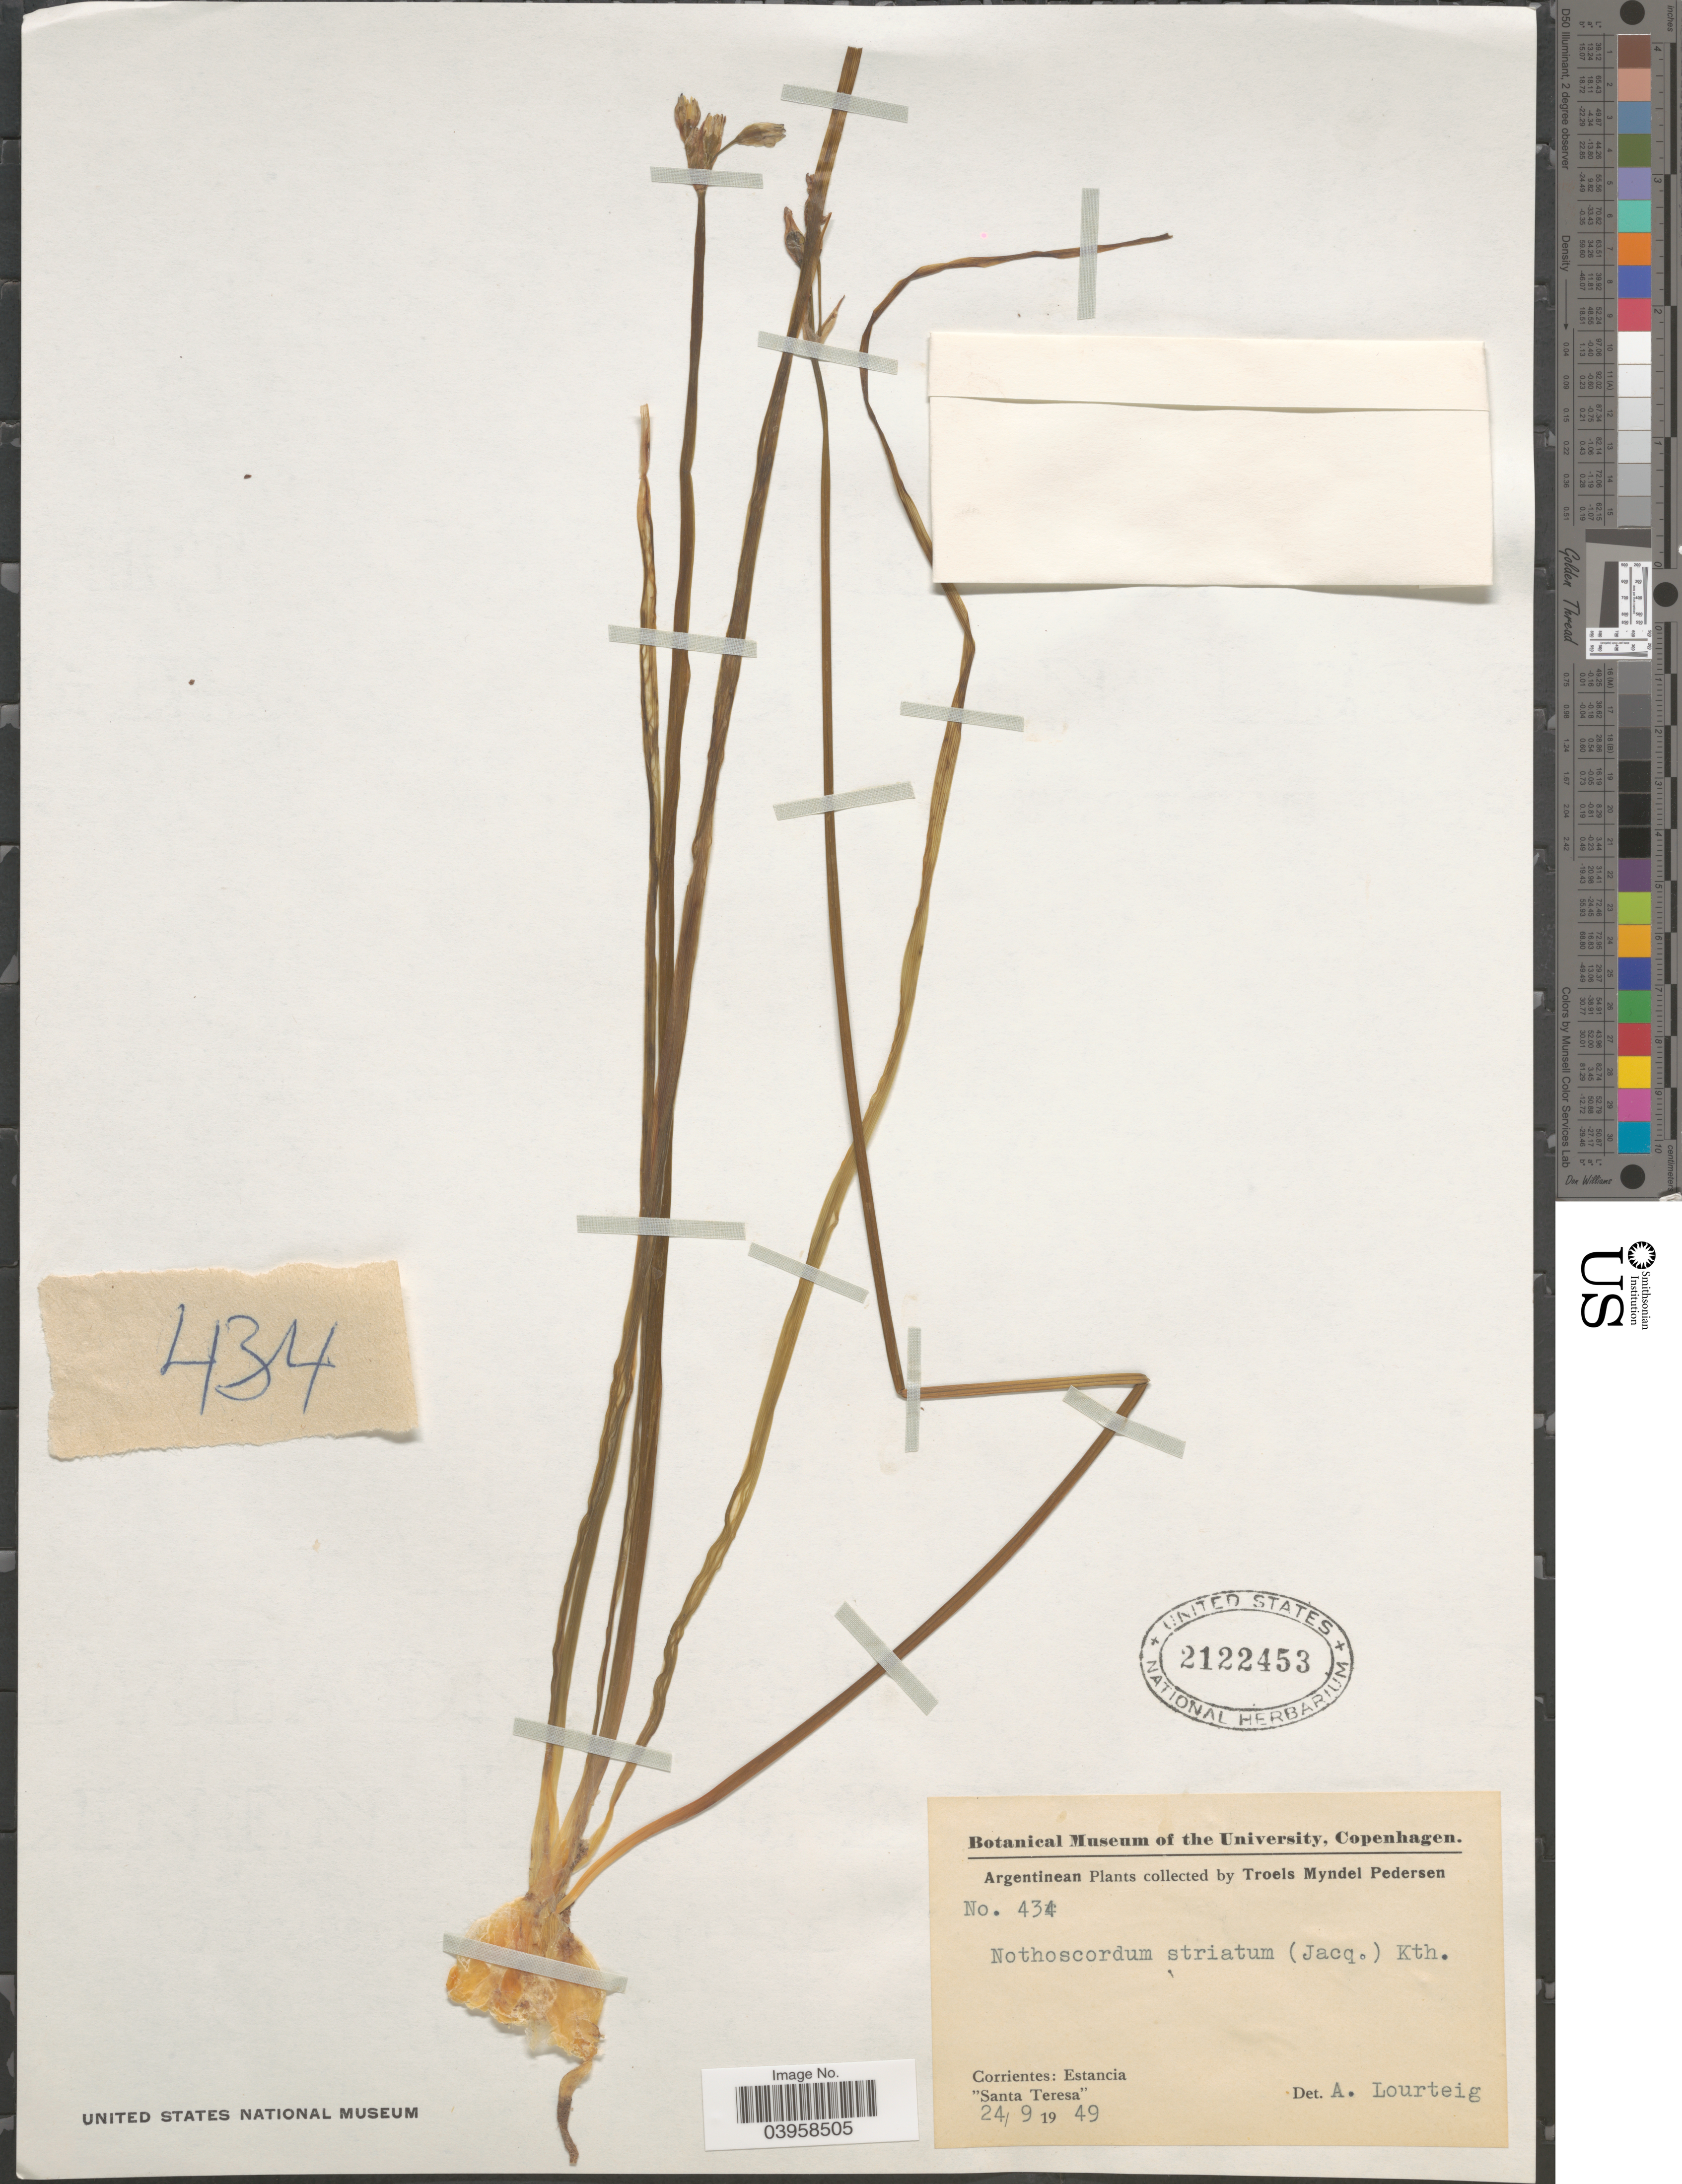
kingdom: Plantae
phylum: Tracheophyta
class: Liliopsida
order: Asparagales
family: Amaryllidaceae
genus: Nothoscordum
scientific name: Nothoscordum striatum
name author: (Jacq.) Kunth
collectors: T. Pederson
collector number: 434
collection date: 1949-09-24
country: Argentina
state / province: Corrientes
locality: Estancia "Santa Teresa".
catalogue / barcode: US 2122453